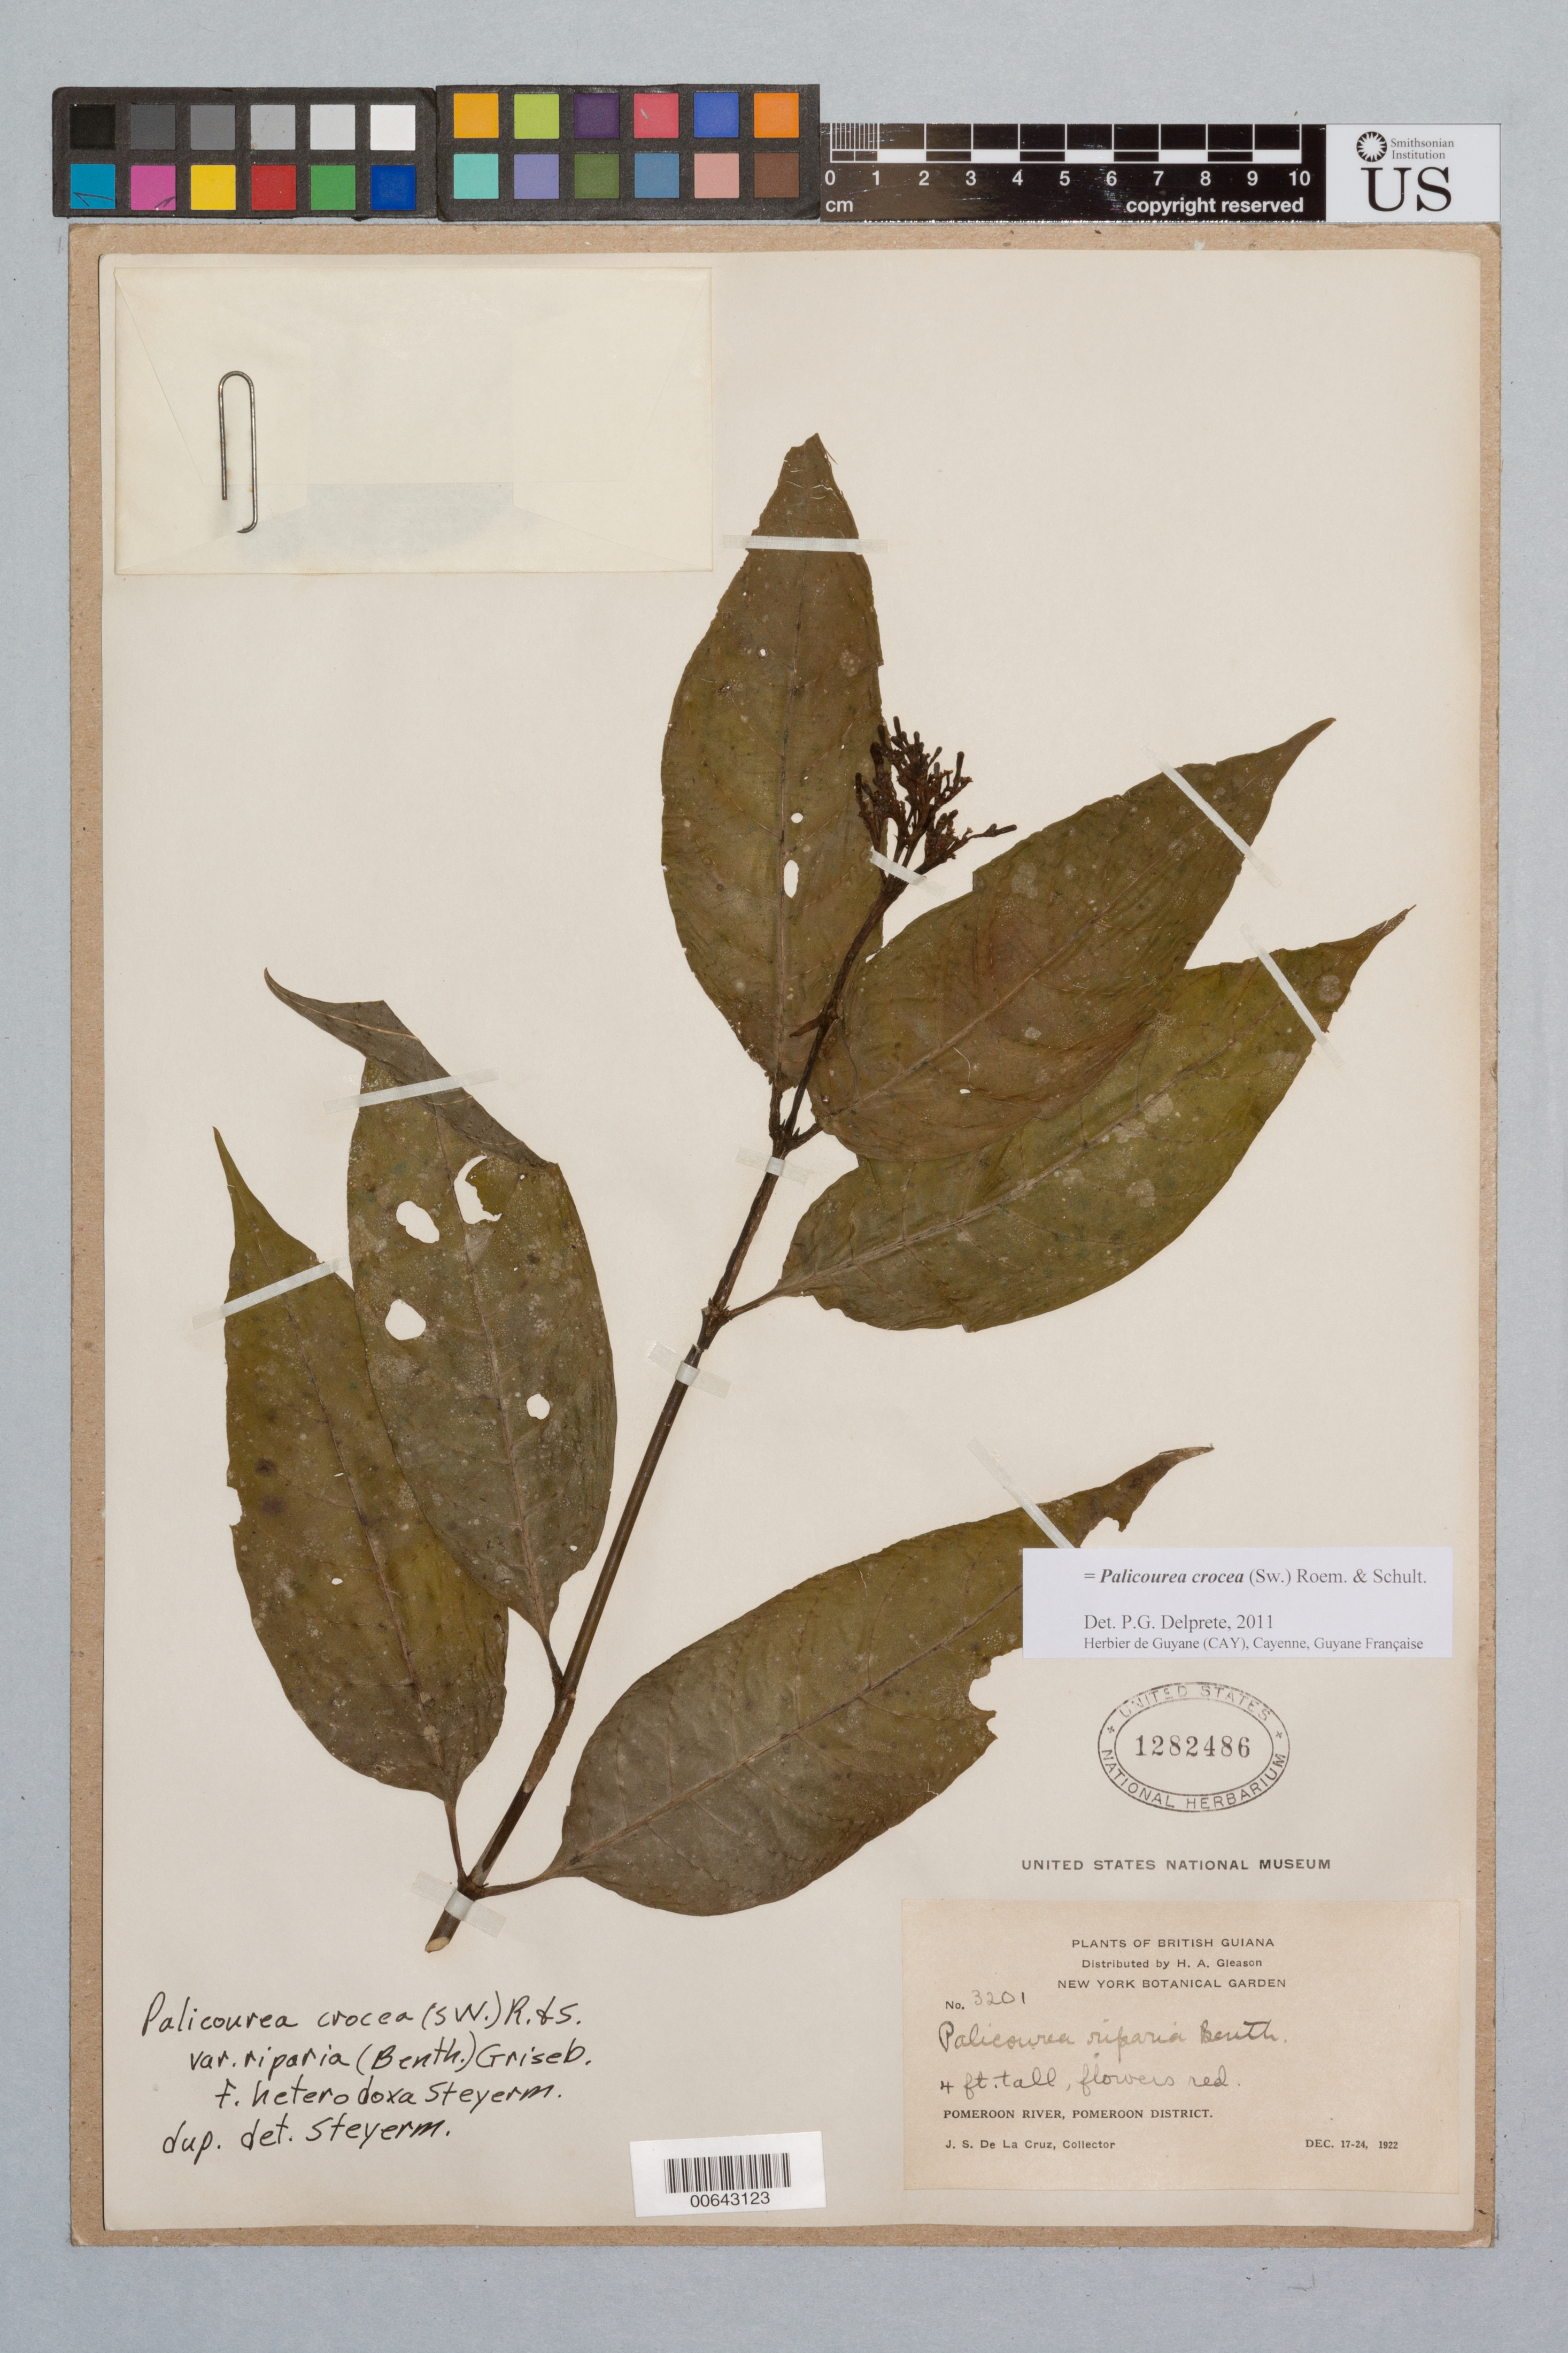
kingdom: Plantae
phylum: Tracheophyta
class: Magnoliopsida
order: Gentianales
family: Rubiaceae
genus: Palicourea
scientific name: Palicourea crocea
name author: (Sw.) Schult.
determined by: Delprete, P. G., Herb. de Guyane Cay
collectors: J. S. de la Cruz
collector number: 3201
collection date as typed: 17-Dec-22 to 24-Dec-22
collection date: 1922-12-17/1922-12-24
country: Guyana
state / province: Pomeroon-Supenaam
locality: Pomeroon R.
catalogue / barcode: US 1282486